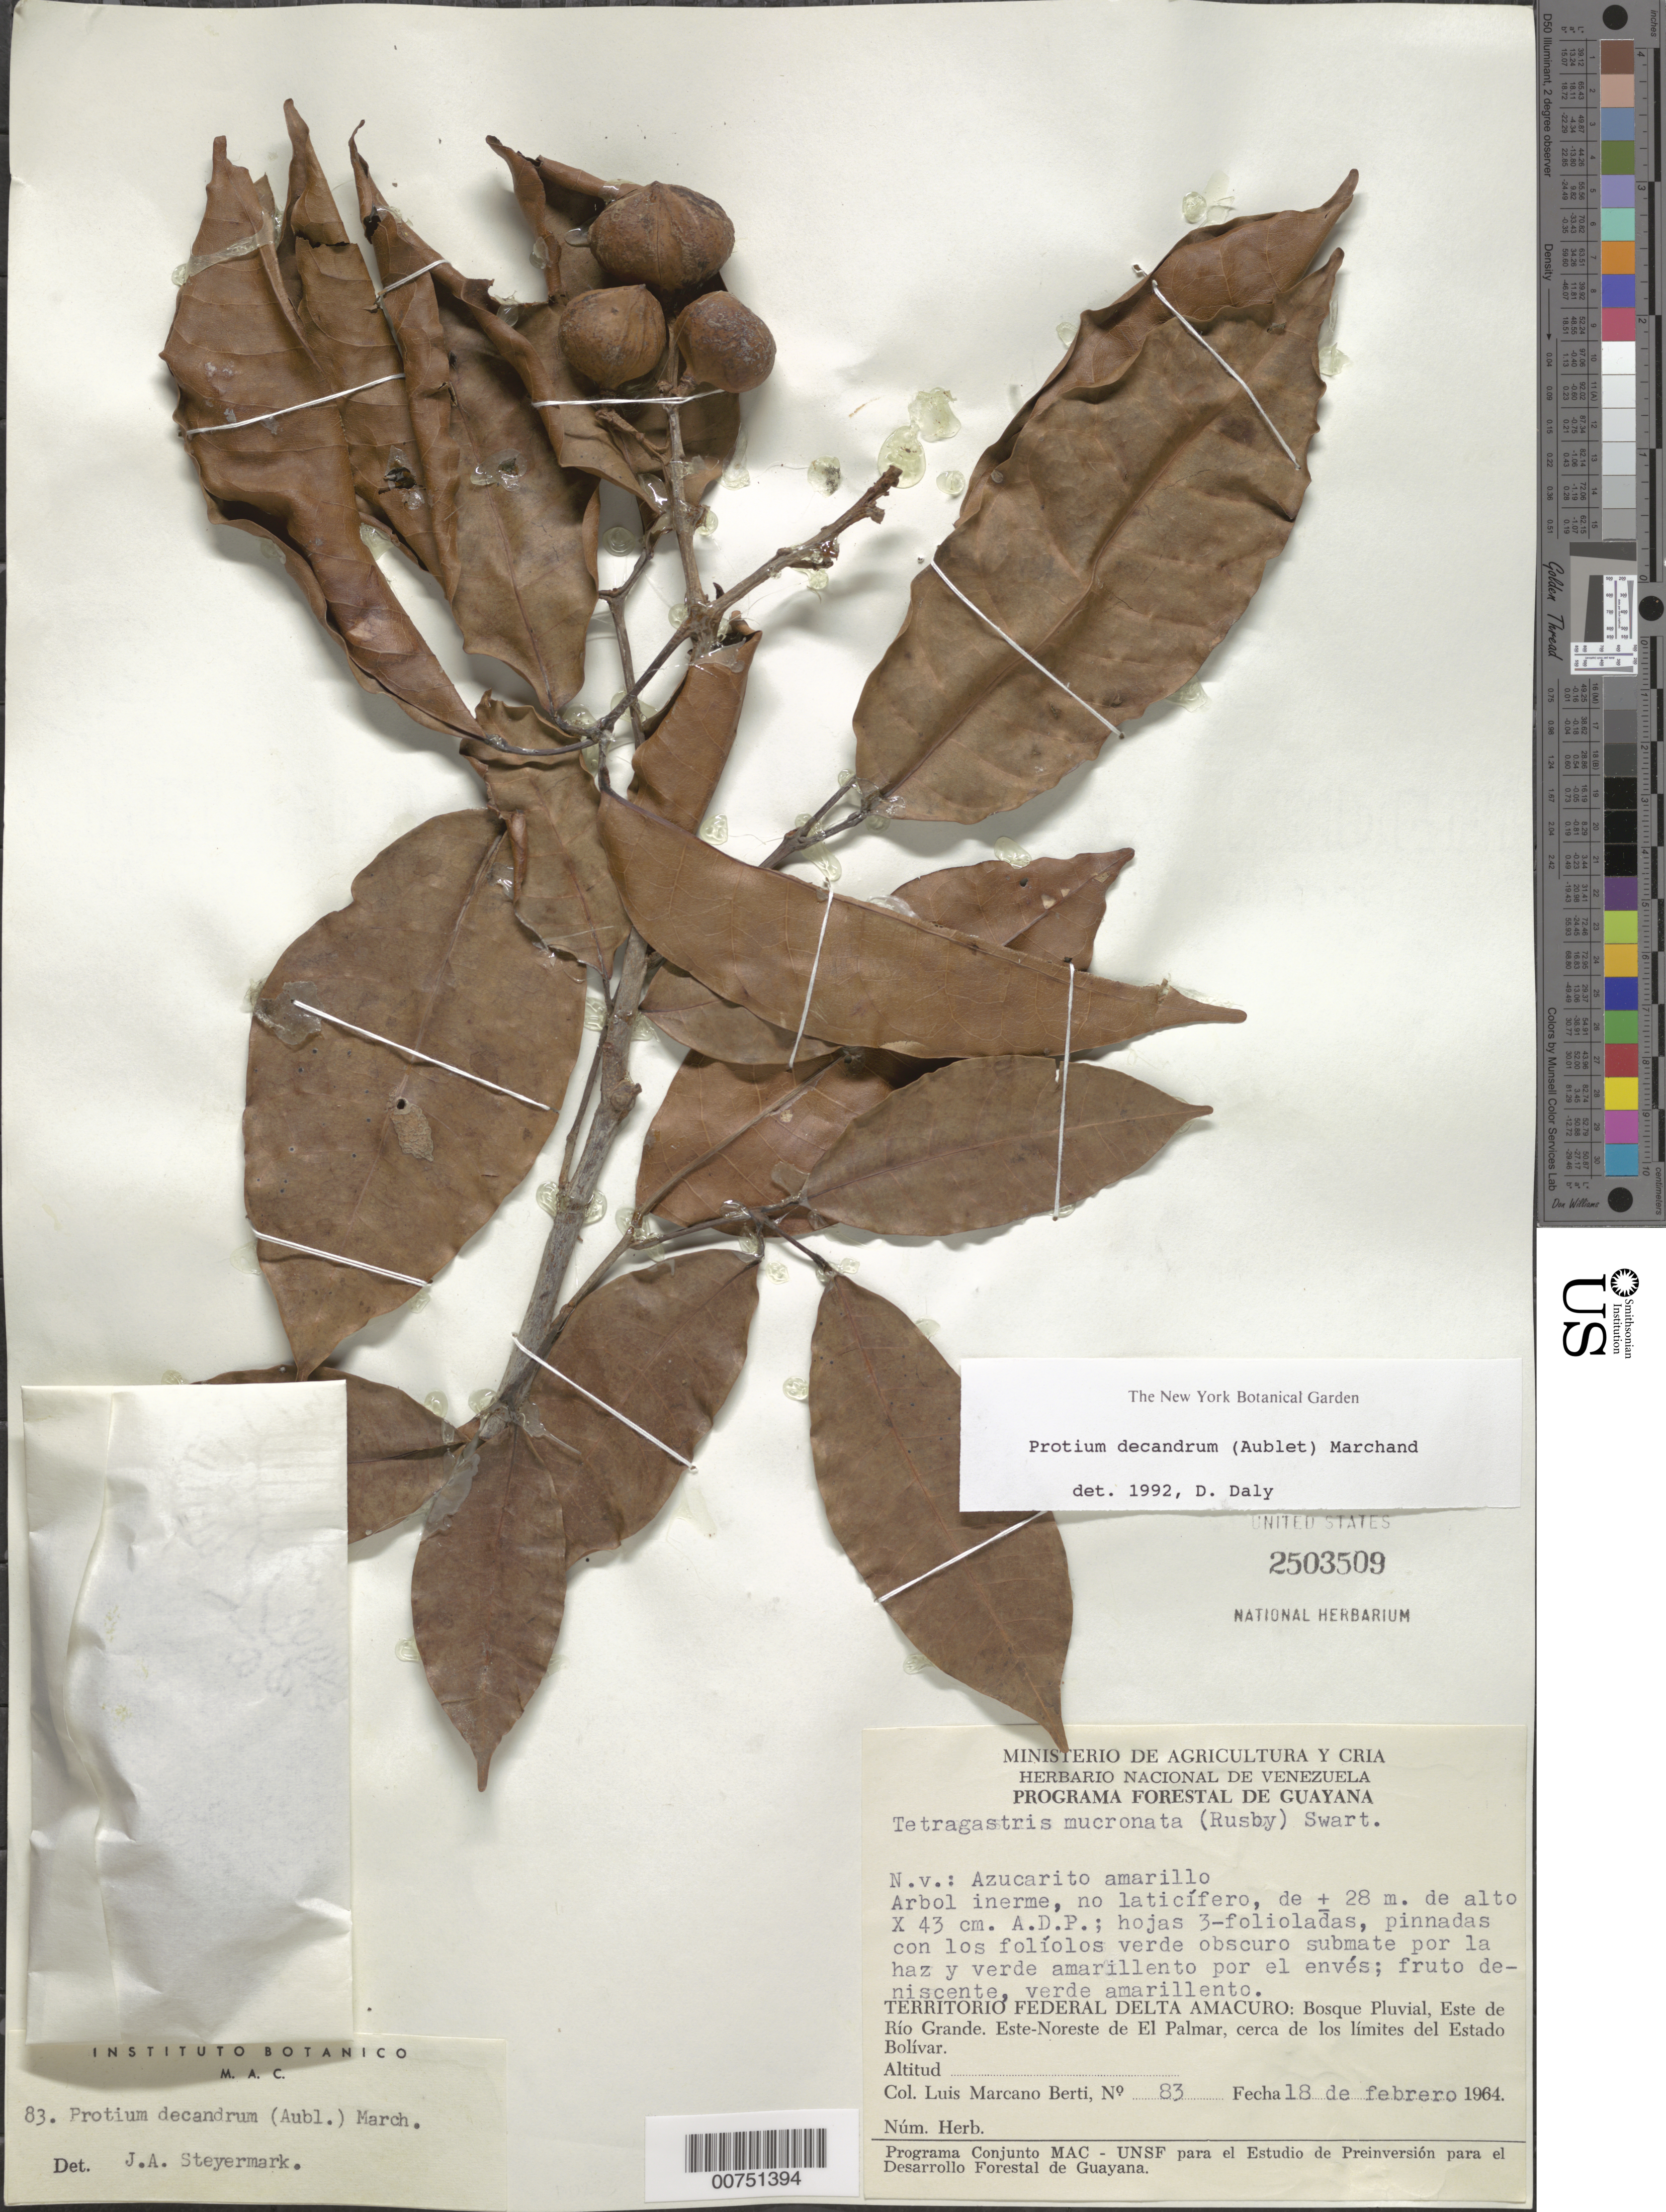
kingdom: Plantae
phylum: Tracheophyta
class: Magnoliopsida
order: Sapindales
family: Burseraceae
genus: Protium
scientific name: Protium decandrum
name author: (Aubl.) Marchand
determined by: Daly, D. C.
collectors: L. Marcano-Berti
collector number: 83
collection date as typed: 18-Feb-64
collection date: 1964-02-18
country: Venezuela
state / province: Delta Amacuro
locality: Este de Río Grande, ENE de El Palmar, cerca de los limites del Estado Bolívar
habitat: Bosque pluvial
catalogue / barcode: US 2503509